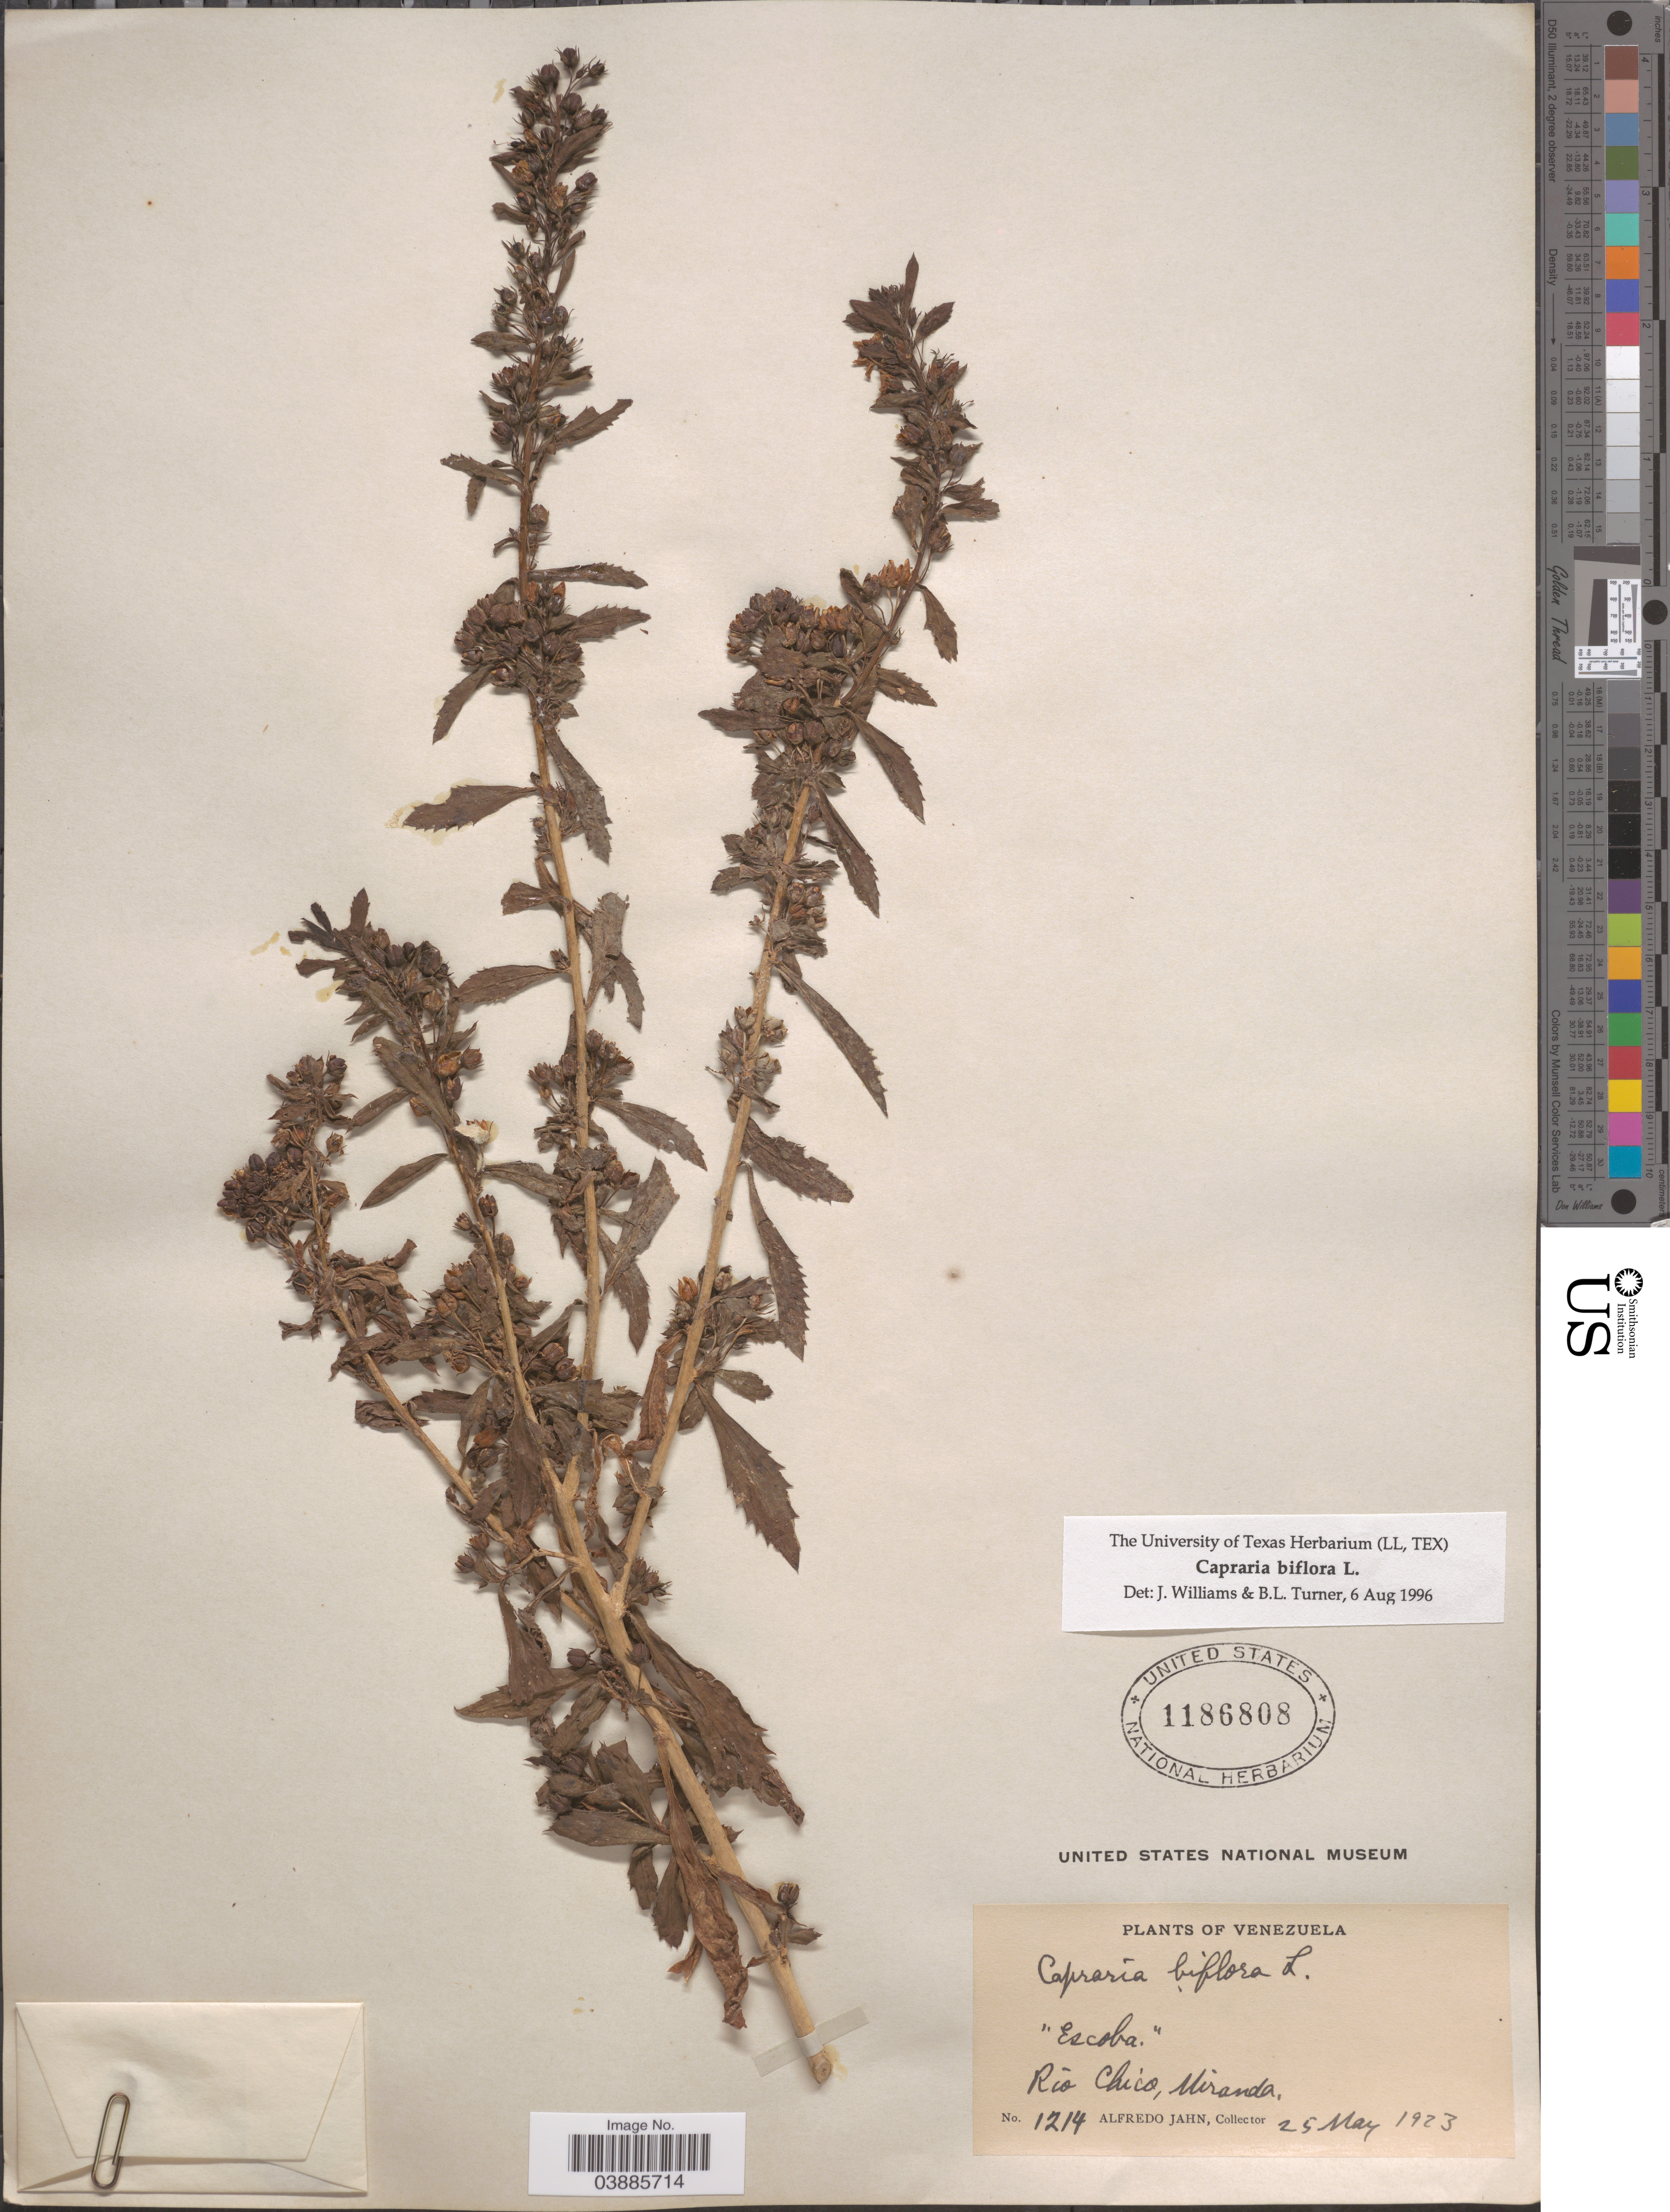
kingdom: Plantae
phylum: Tracheophyta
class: Magnoliopsida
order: Lamiales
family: Scrophulariaceae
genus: Capraria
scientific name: Capraria biflora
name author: L.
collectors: A. Jahn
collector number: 1214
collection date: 1923-05-25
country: Venezuela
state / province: Miranda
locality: Rio Chico.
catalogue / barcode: US 1186808